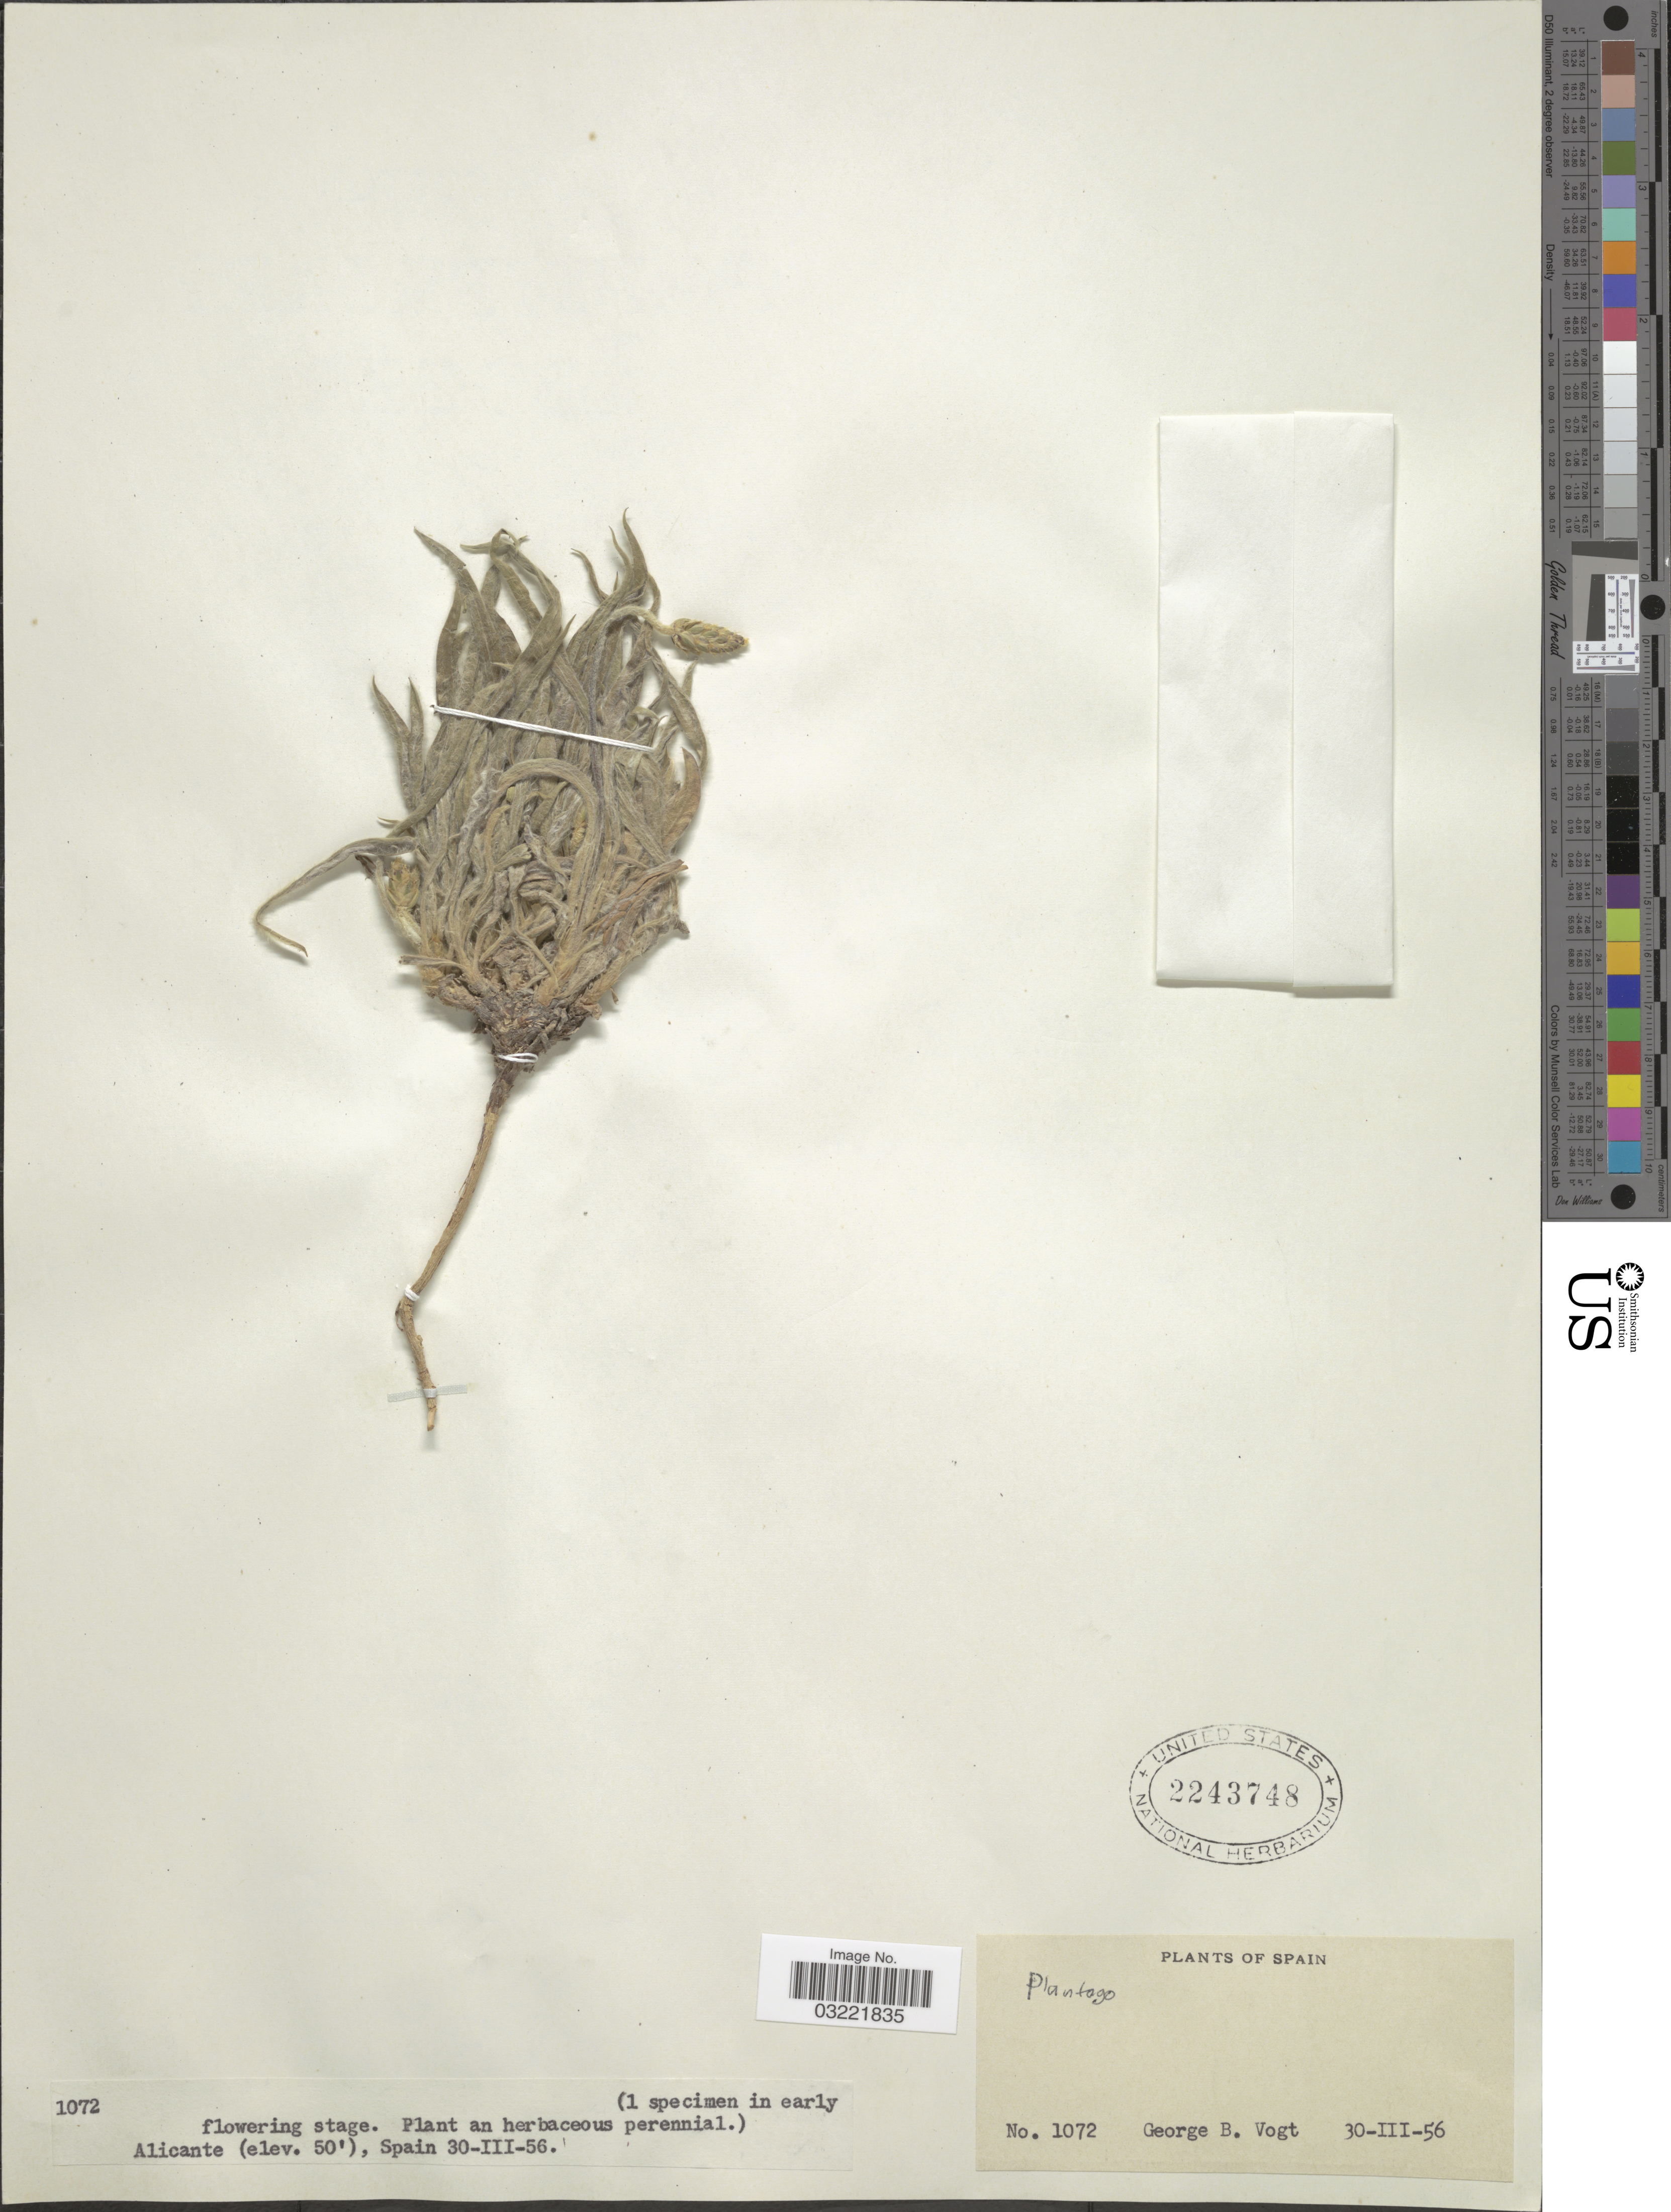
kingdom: Plantae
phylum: Tracheophyta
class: Magnoliopsida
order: Lamiales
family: Plantaginaceae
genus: Plantago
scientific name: Plantago sp.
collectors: G. B. Vogt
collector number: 1072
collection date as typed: Transcribed d/m/y: 30/3/56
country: Spain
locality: Alicante.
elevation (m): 15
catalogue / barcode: US 2243748